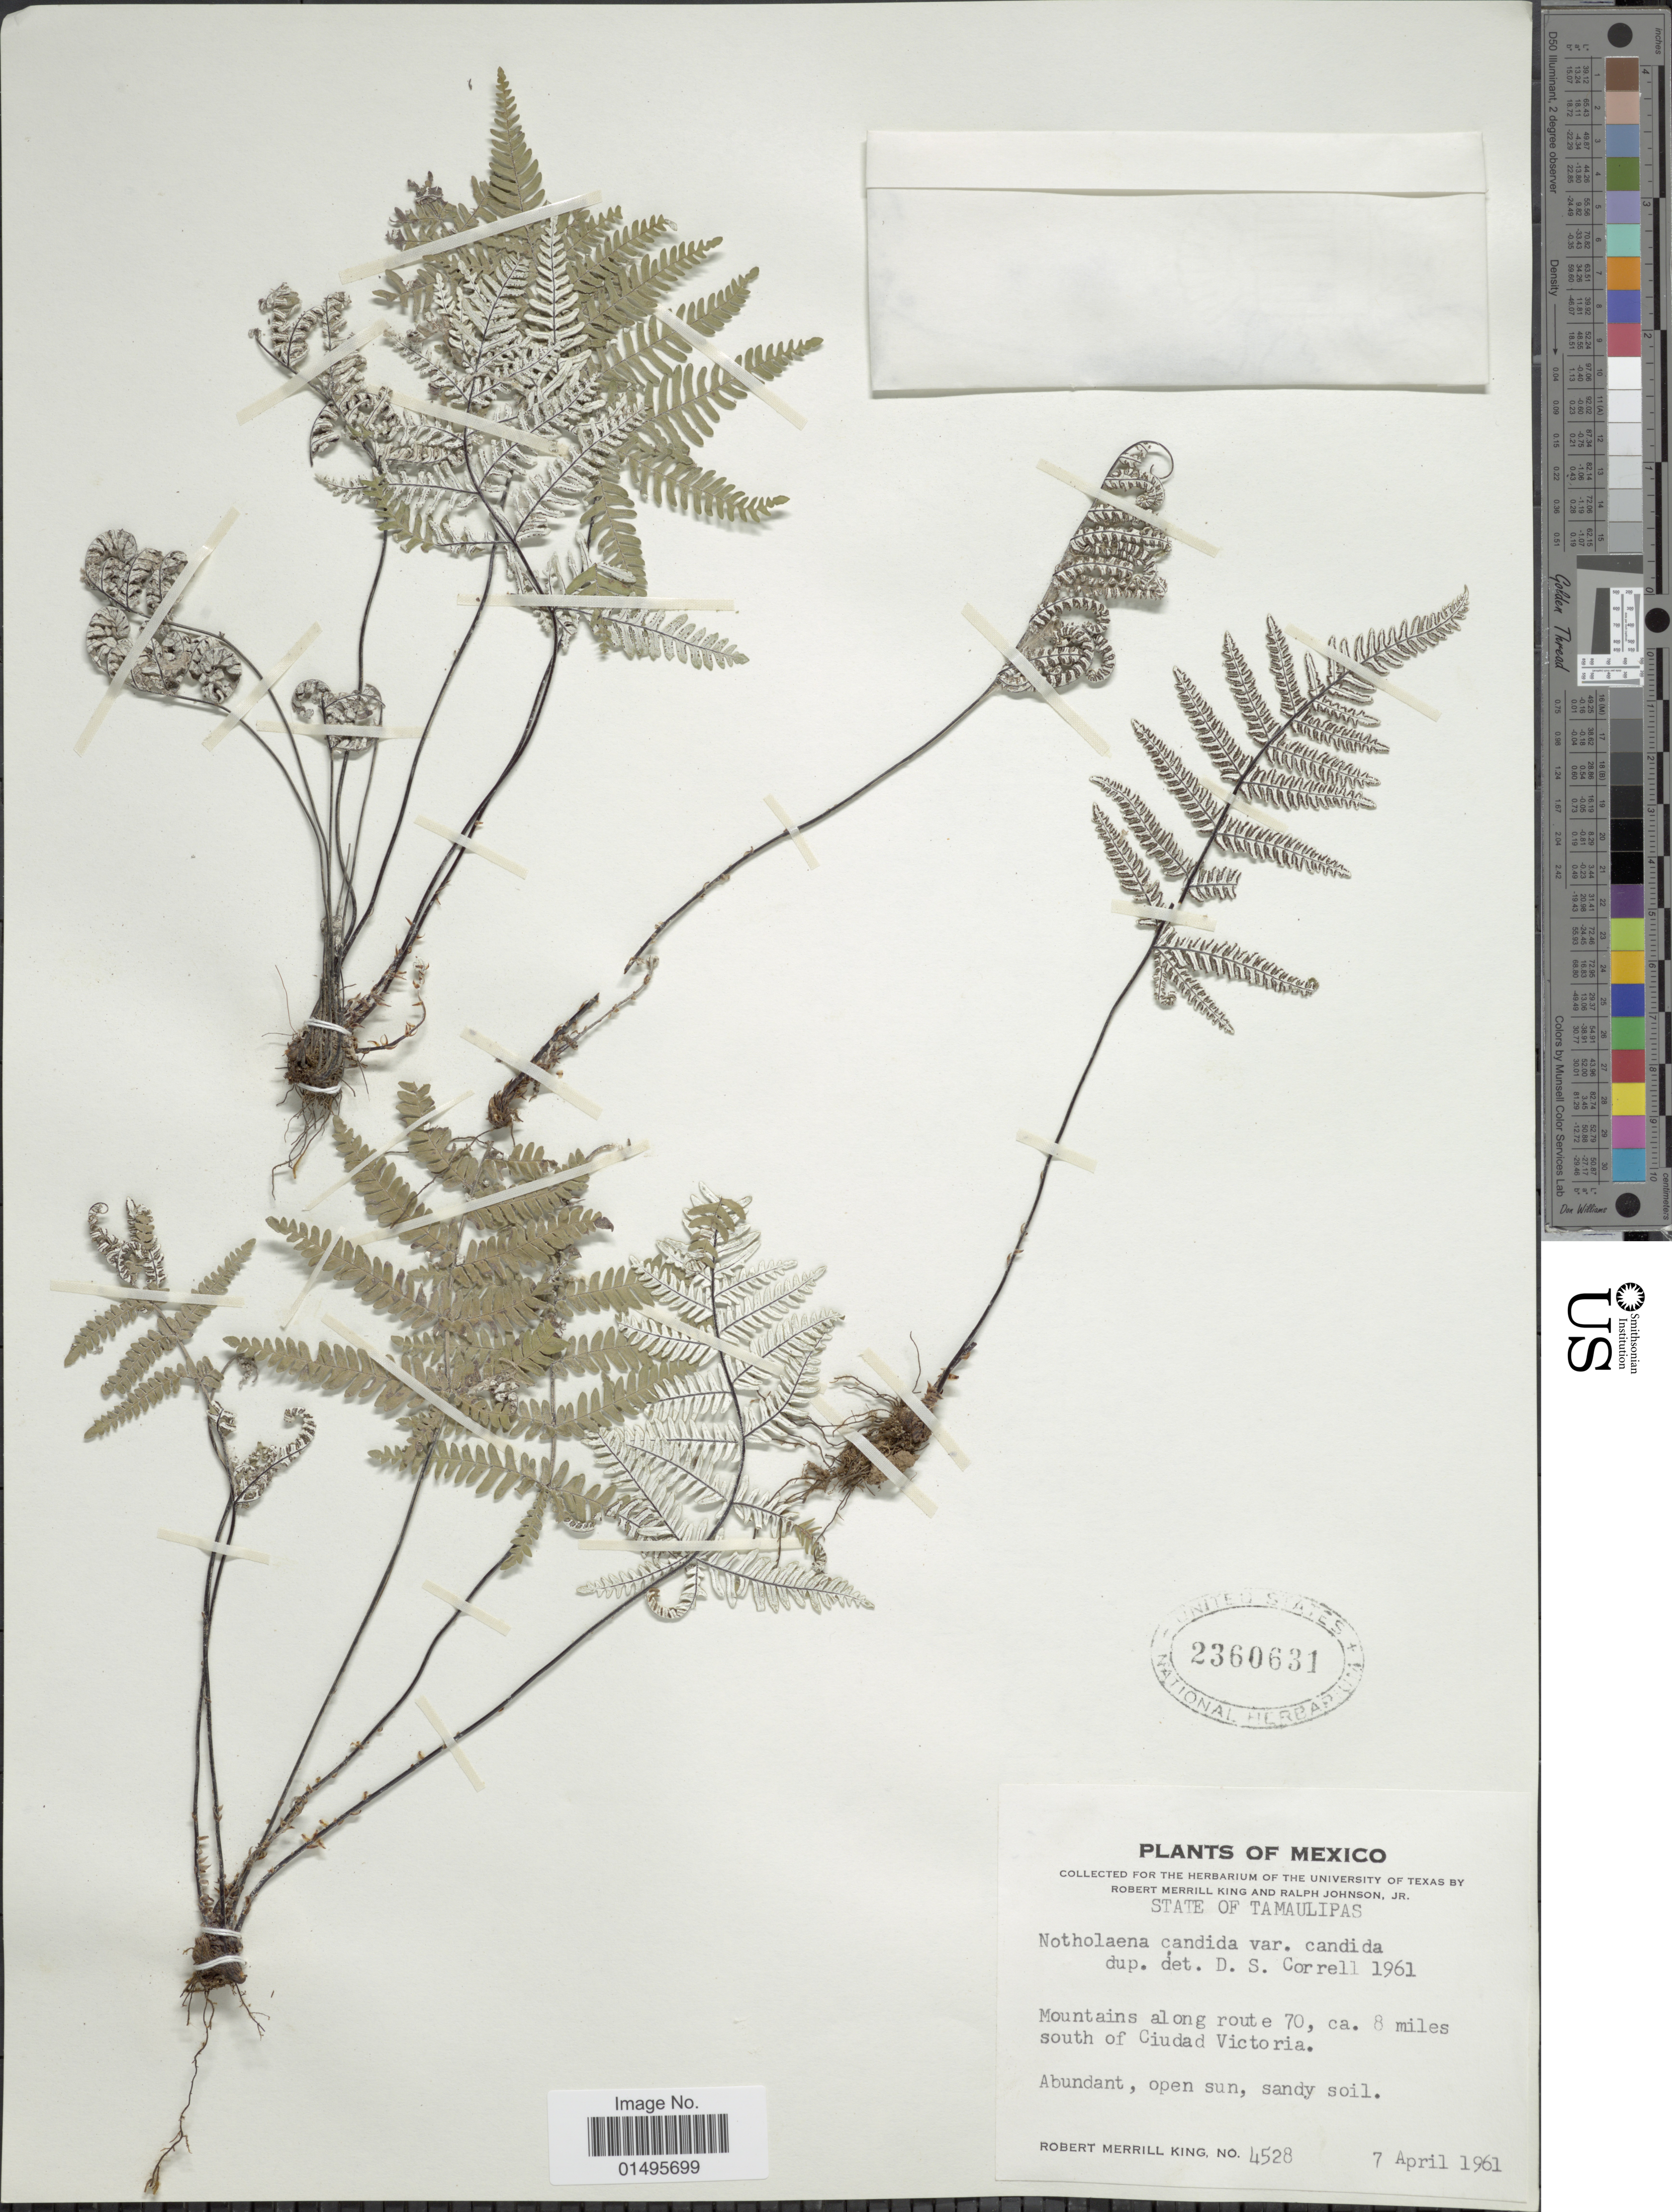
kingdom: Plantae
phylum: Tracheophyta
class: Polypodiopsida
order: Polypodiales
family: Pteridaceae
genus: Notholaena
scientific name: Notholaena candida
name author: (M. Martens) Hook.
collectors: R. M. King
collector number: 4528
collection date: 1961-04-07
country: Mexico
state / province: Tamaulipas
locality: Mountains along route 70, ca. 8 miles south of Ciudad Victoria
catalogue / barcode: US 2360631